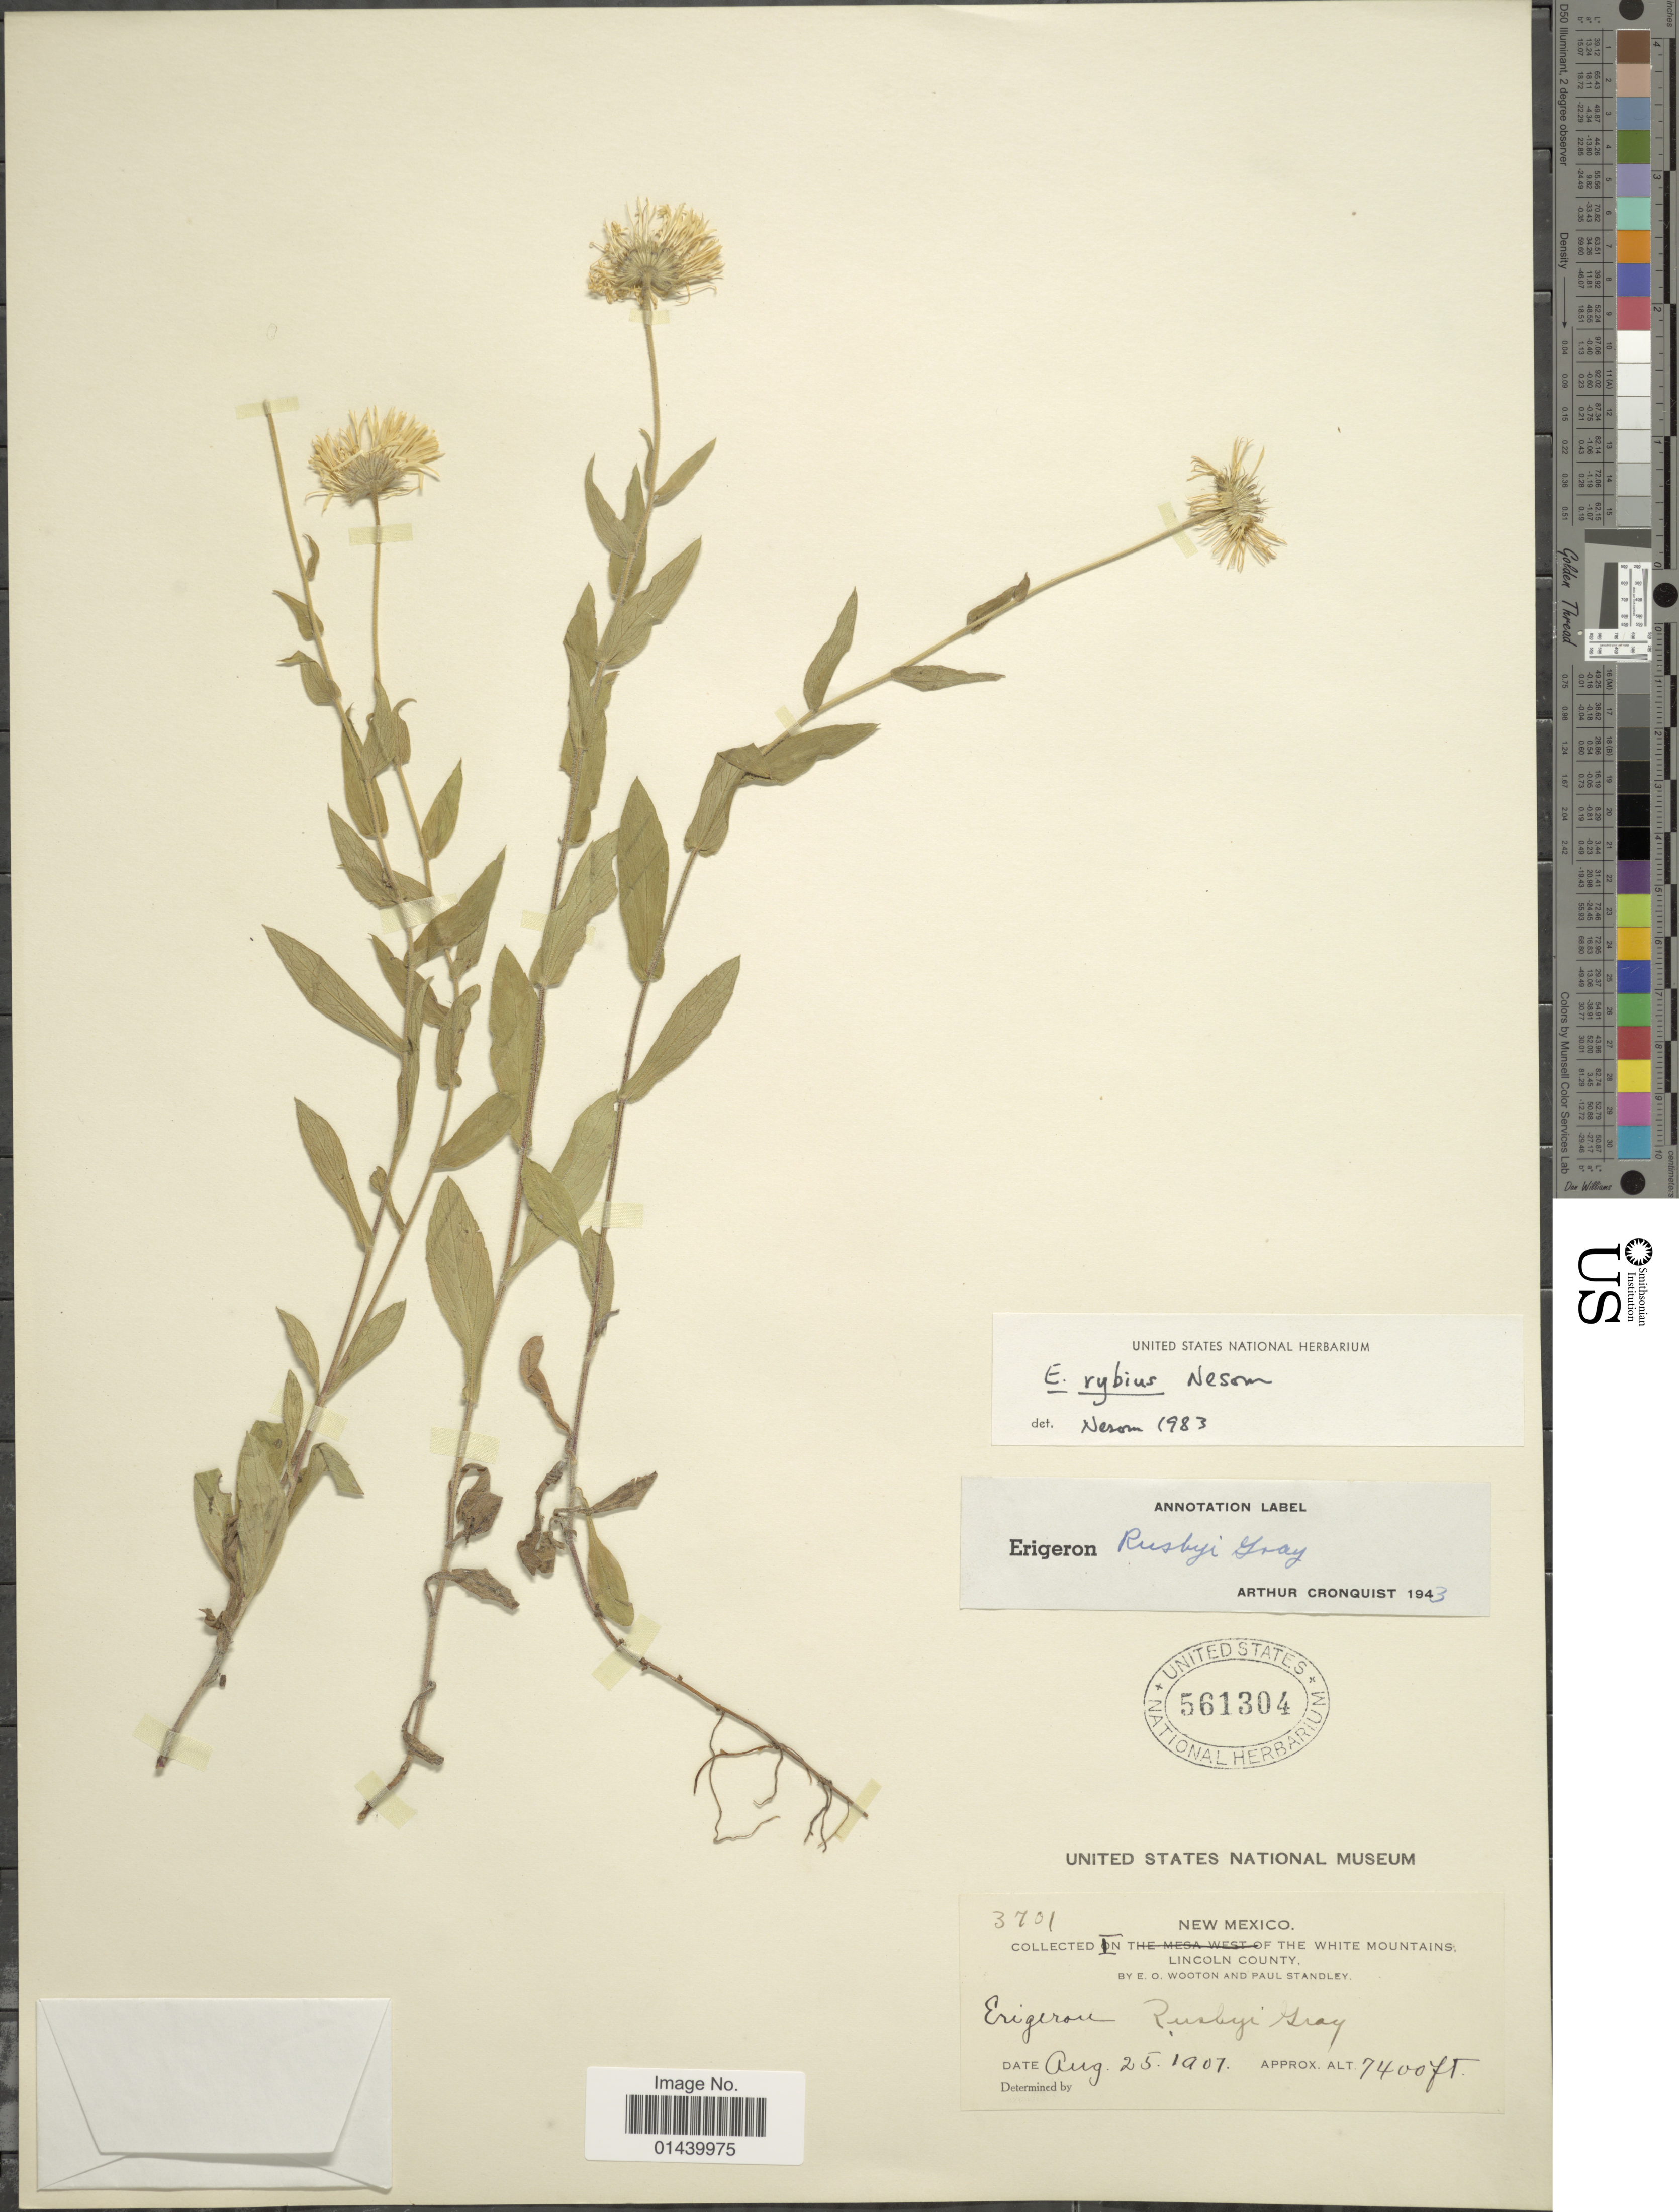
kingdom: Plantae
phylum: Tracheophyta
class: Magnoliopsida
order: Asterales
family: Asteraceae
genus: Erigeron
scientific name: Erigeron rybius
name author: G.L. Nesom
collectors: E. O. Wooton & P. C. Standley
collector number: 3701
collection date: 1907-08-25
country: United States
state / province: New Mexico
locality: The White Mountains, Lincoln County.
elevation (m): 2256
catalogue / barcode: US 561304